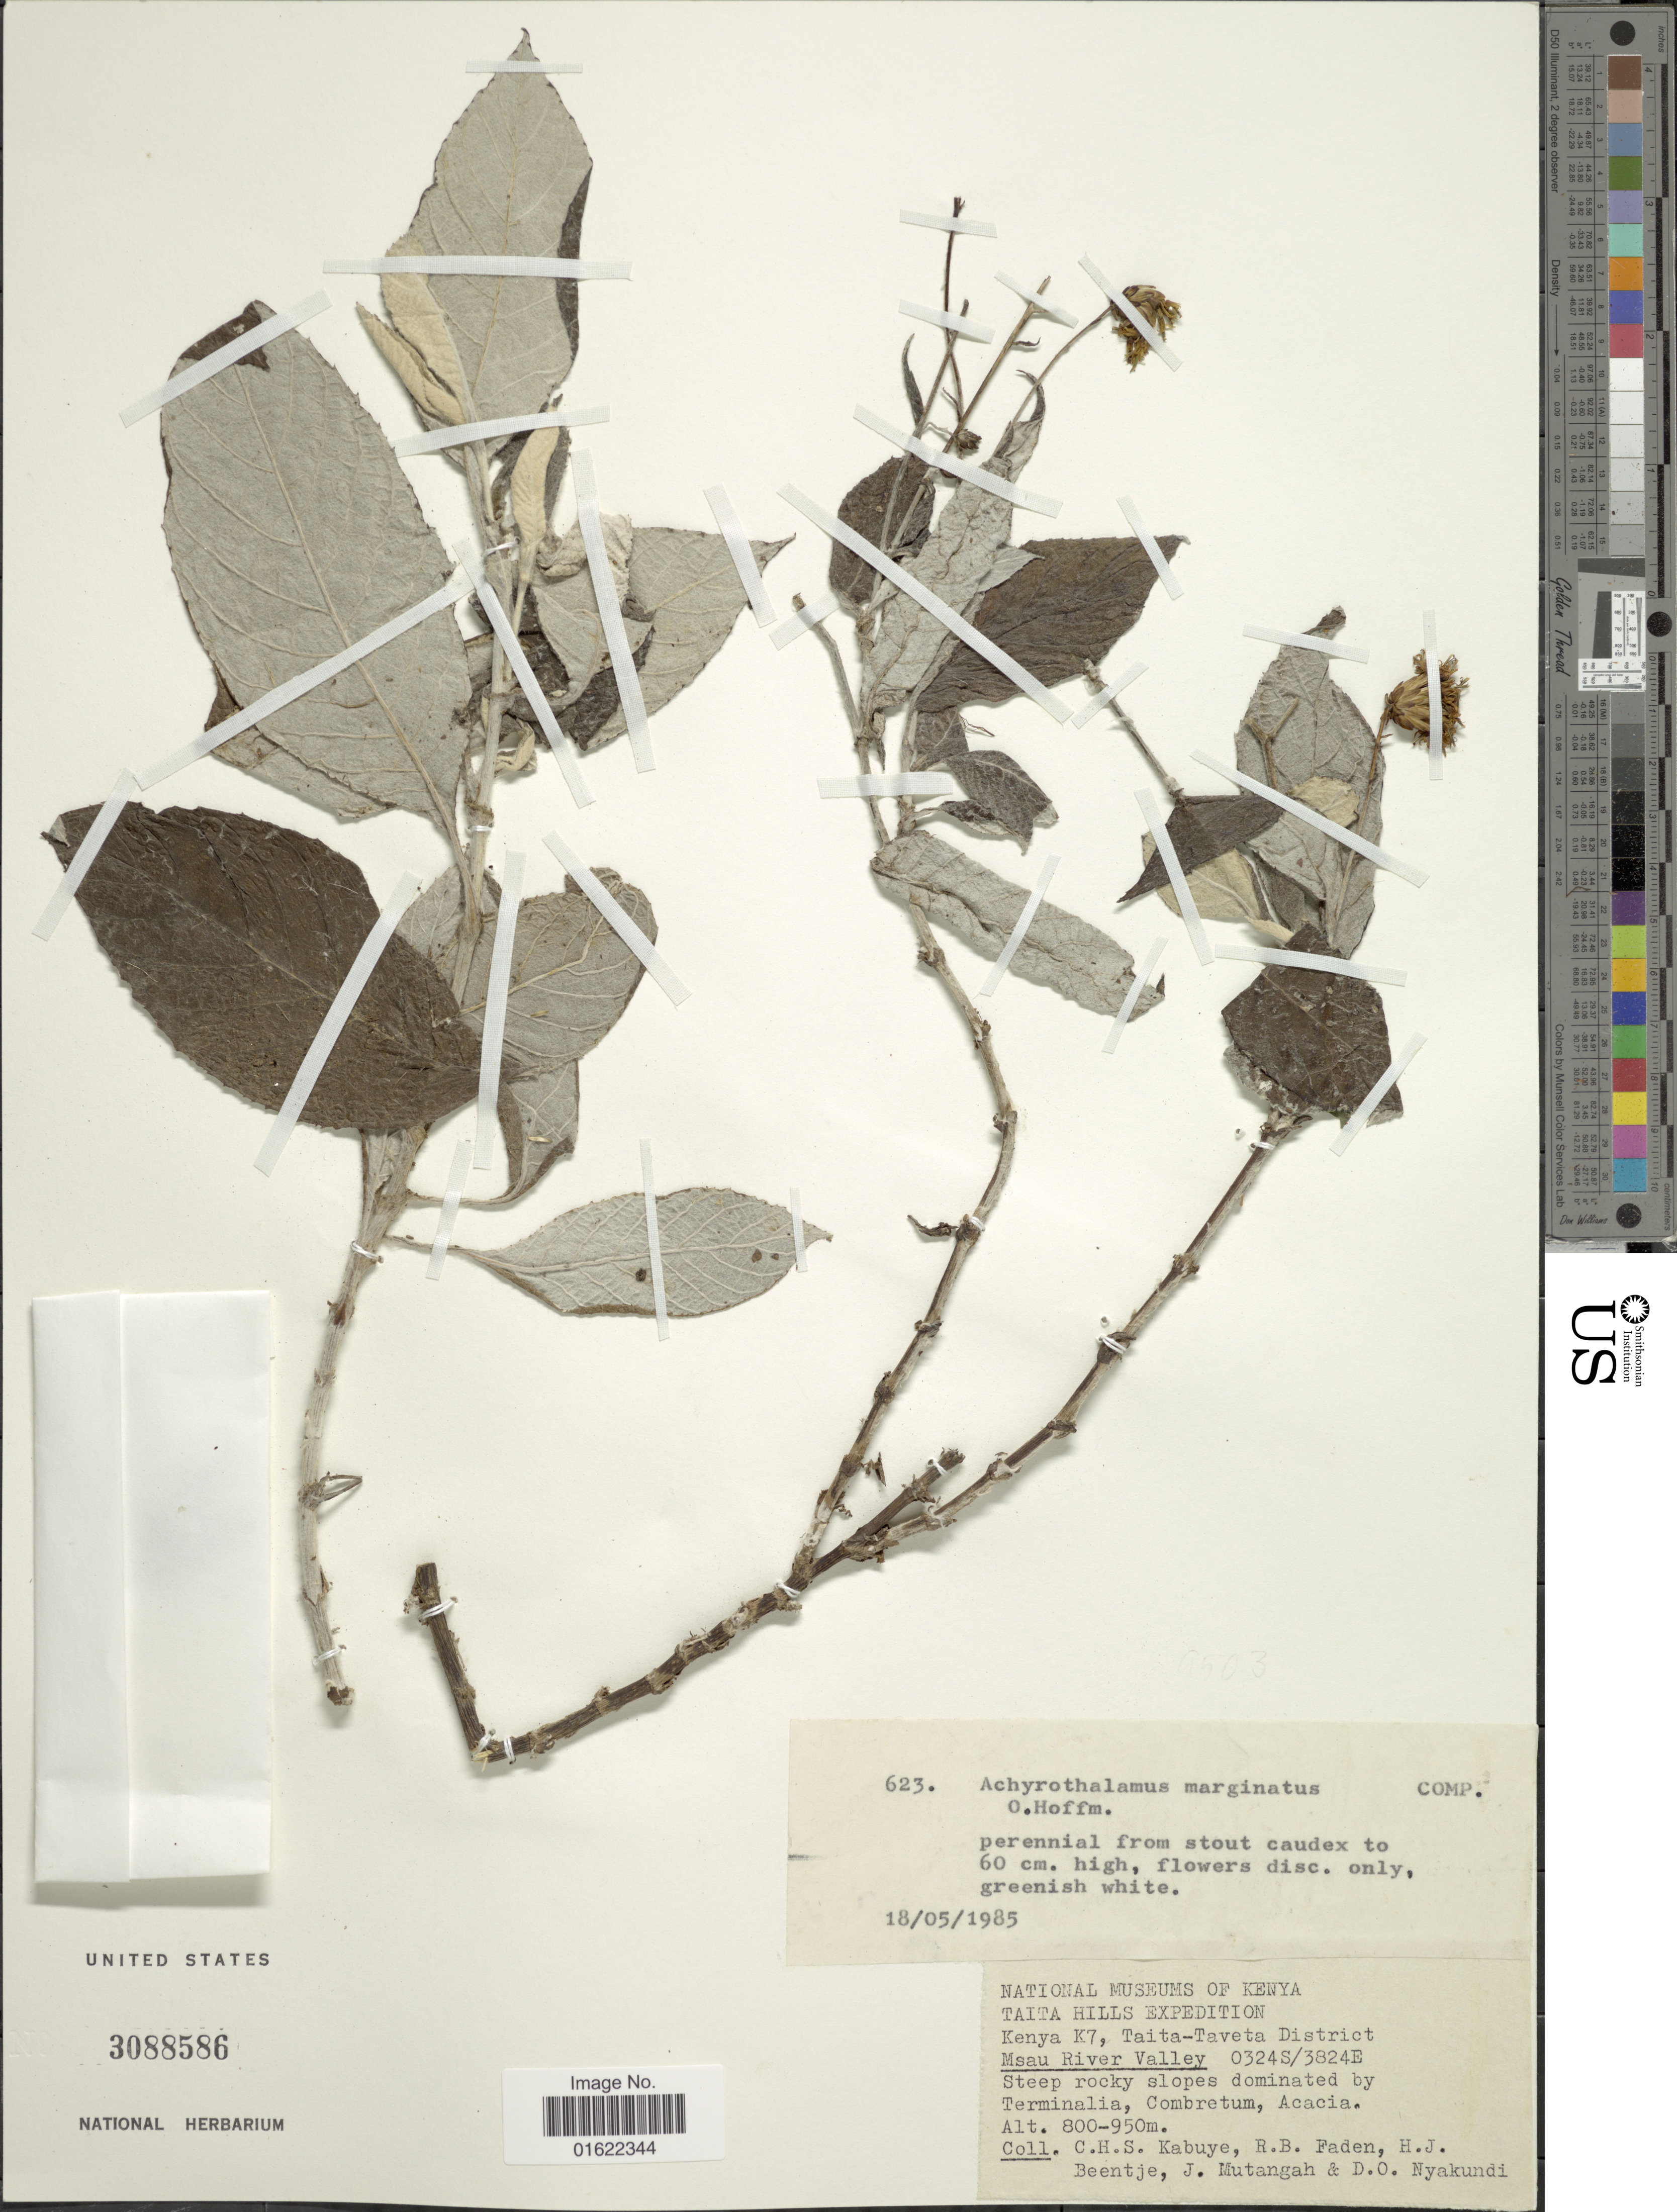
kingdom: Plantae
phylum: Tracheophyta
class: Magnoliopsida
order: Asterales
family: Asteraceae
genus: Achyrothalamus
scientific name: Achyrothalamus marginatus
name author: O. Hoffm.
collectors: C. Kabuye, R. B. Faden, H. J. Beentje, J. Mutangah & D. Nyakundi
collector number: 623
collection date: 1985-05-18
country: Kenya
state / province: Taita Taveta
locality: Taita Hills. Kenya K7, Taita-Taveta District. Msau River Vaalley 0324S/3824E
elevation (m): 800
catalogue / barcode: US 3088586